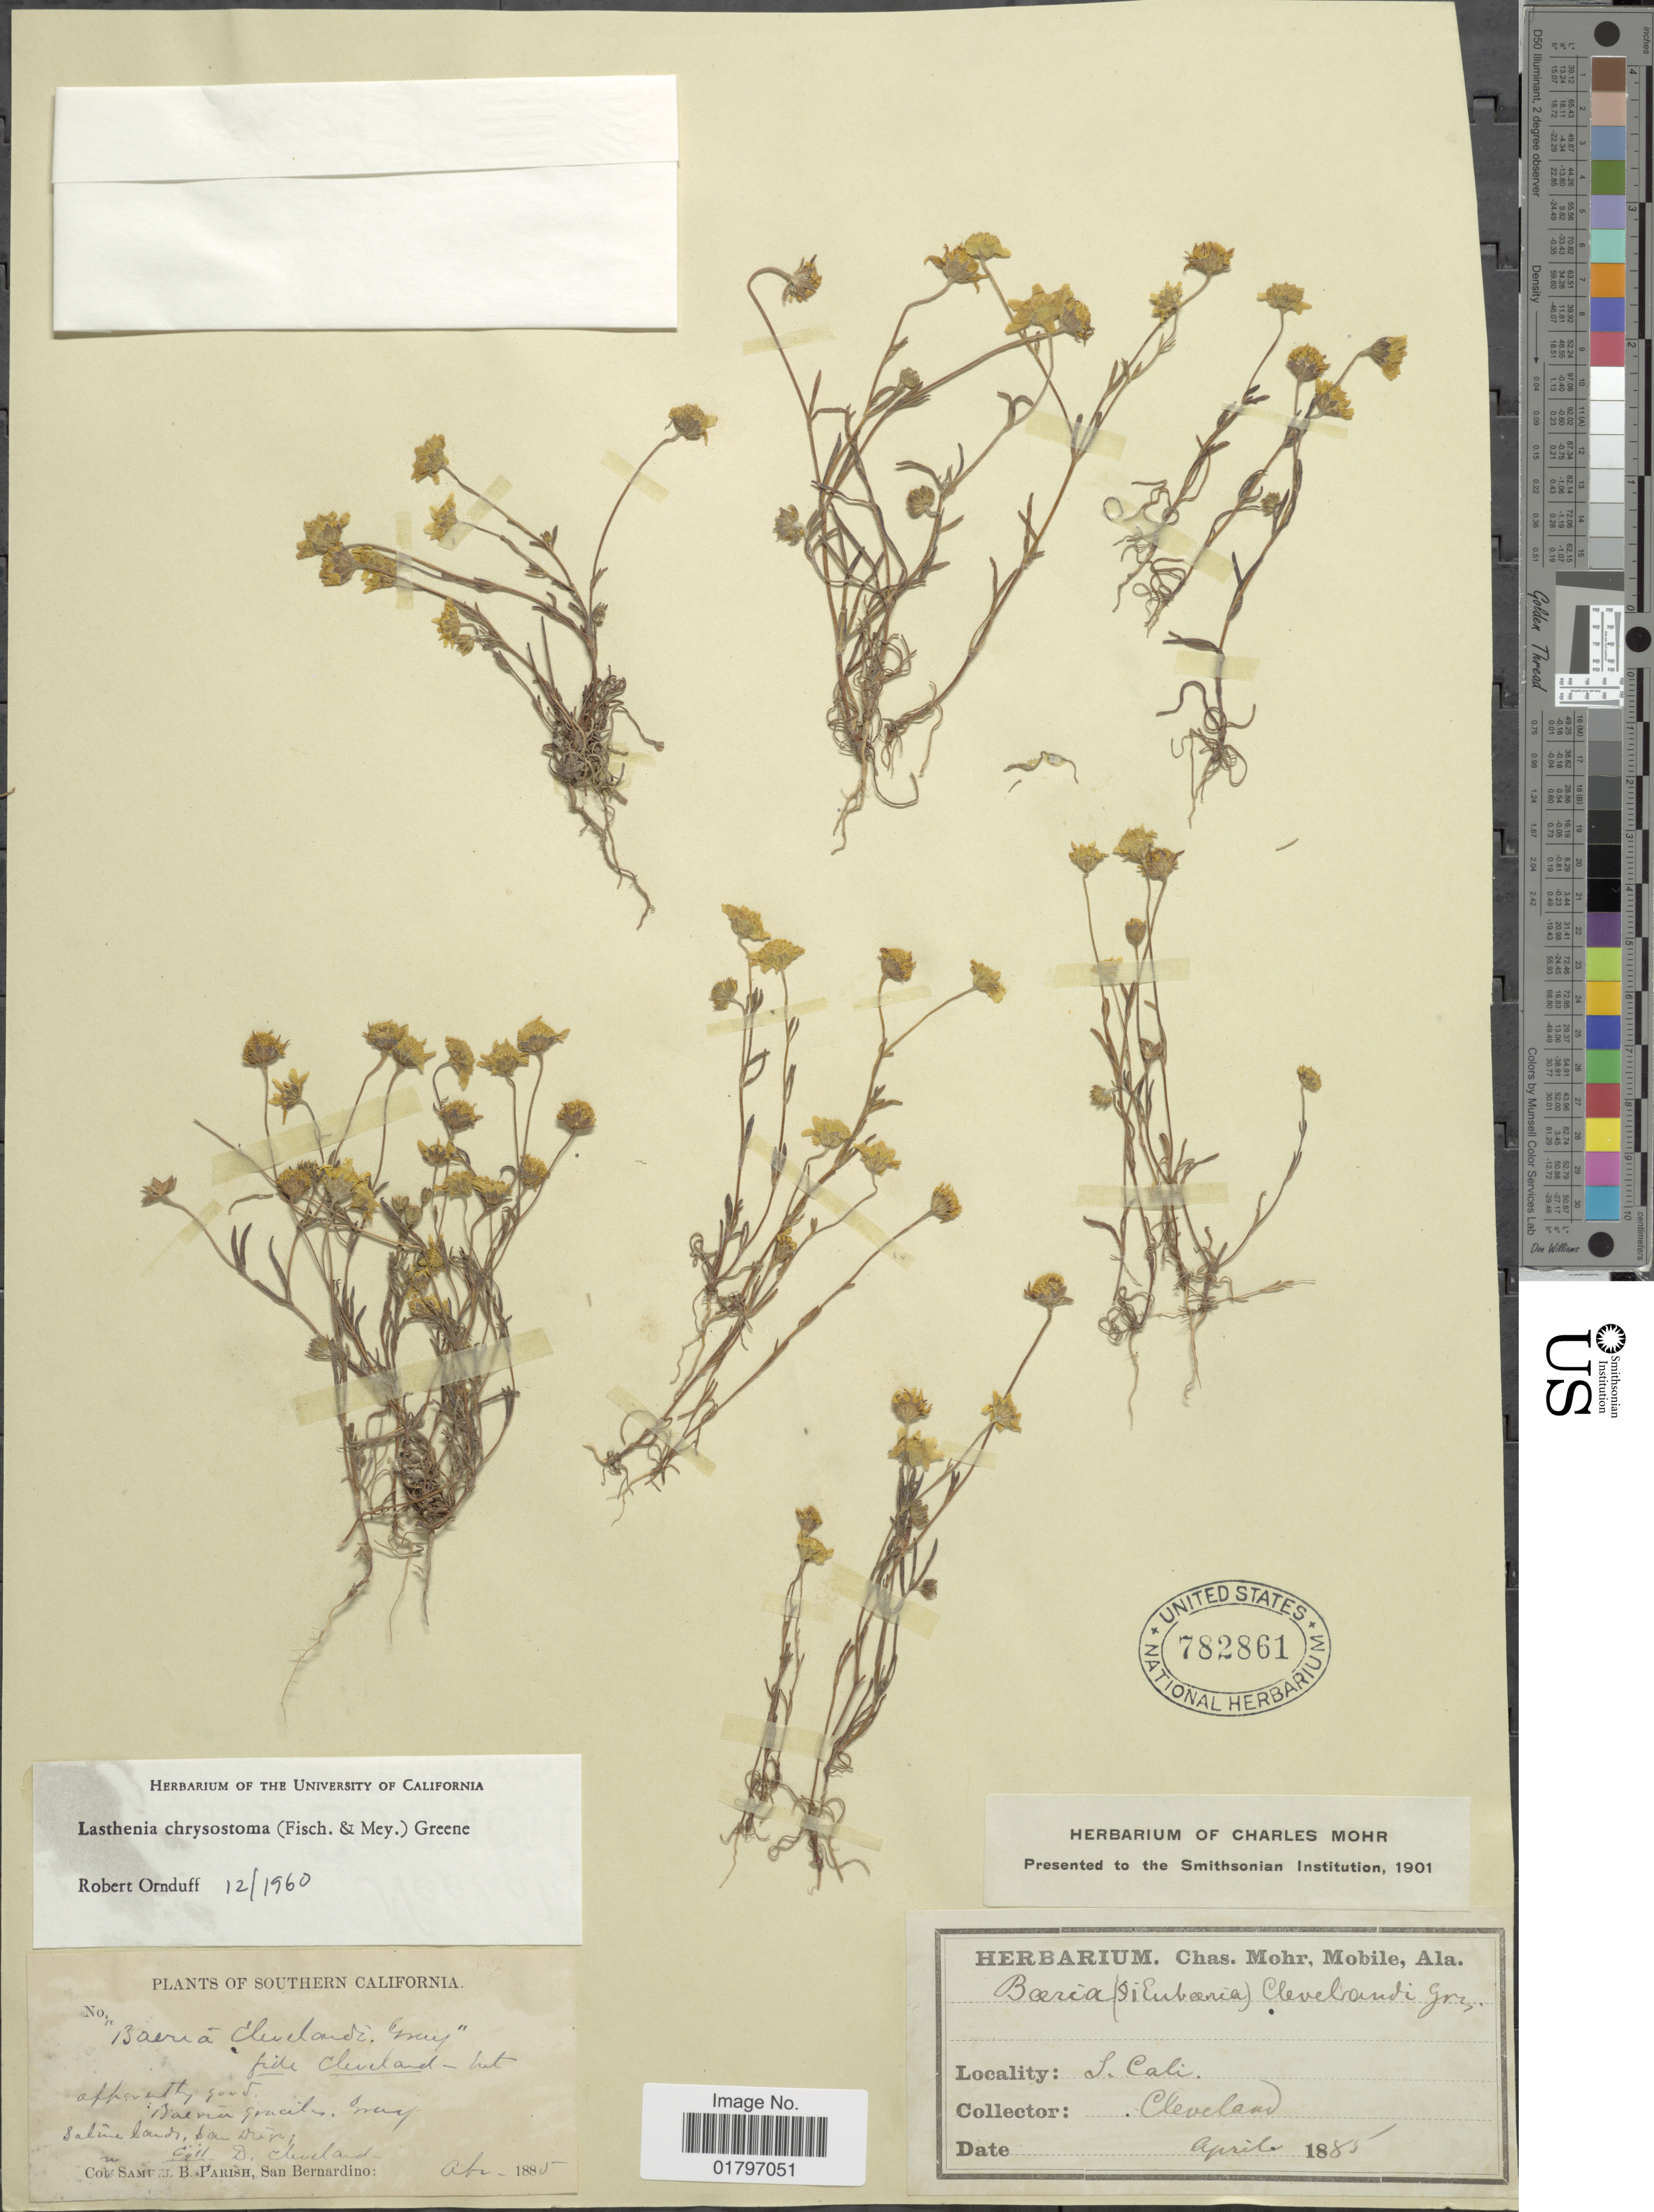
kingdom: Plantae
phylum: Tracheophyta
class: Magnoliopsida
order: Asterales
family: Asteraceae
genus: Lasthenia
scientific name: Lasthenia chrysostoma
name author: (Fisch. & C.A. Mey.) Greene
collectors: S. B. Parish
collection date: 1885-04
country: United States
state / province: California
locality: Southern California. Cleveland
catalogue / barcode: US 782861